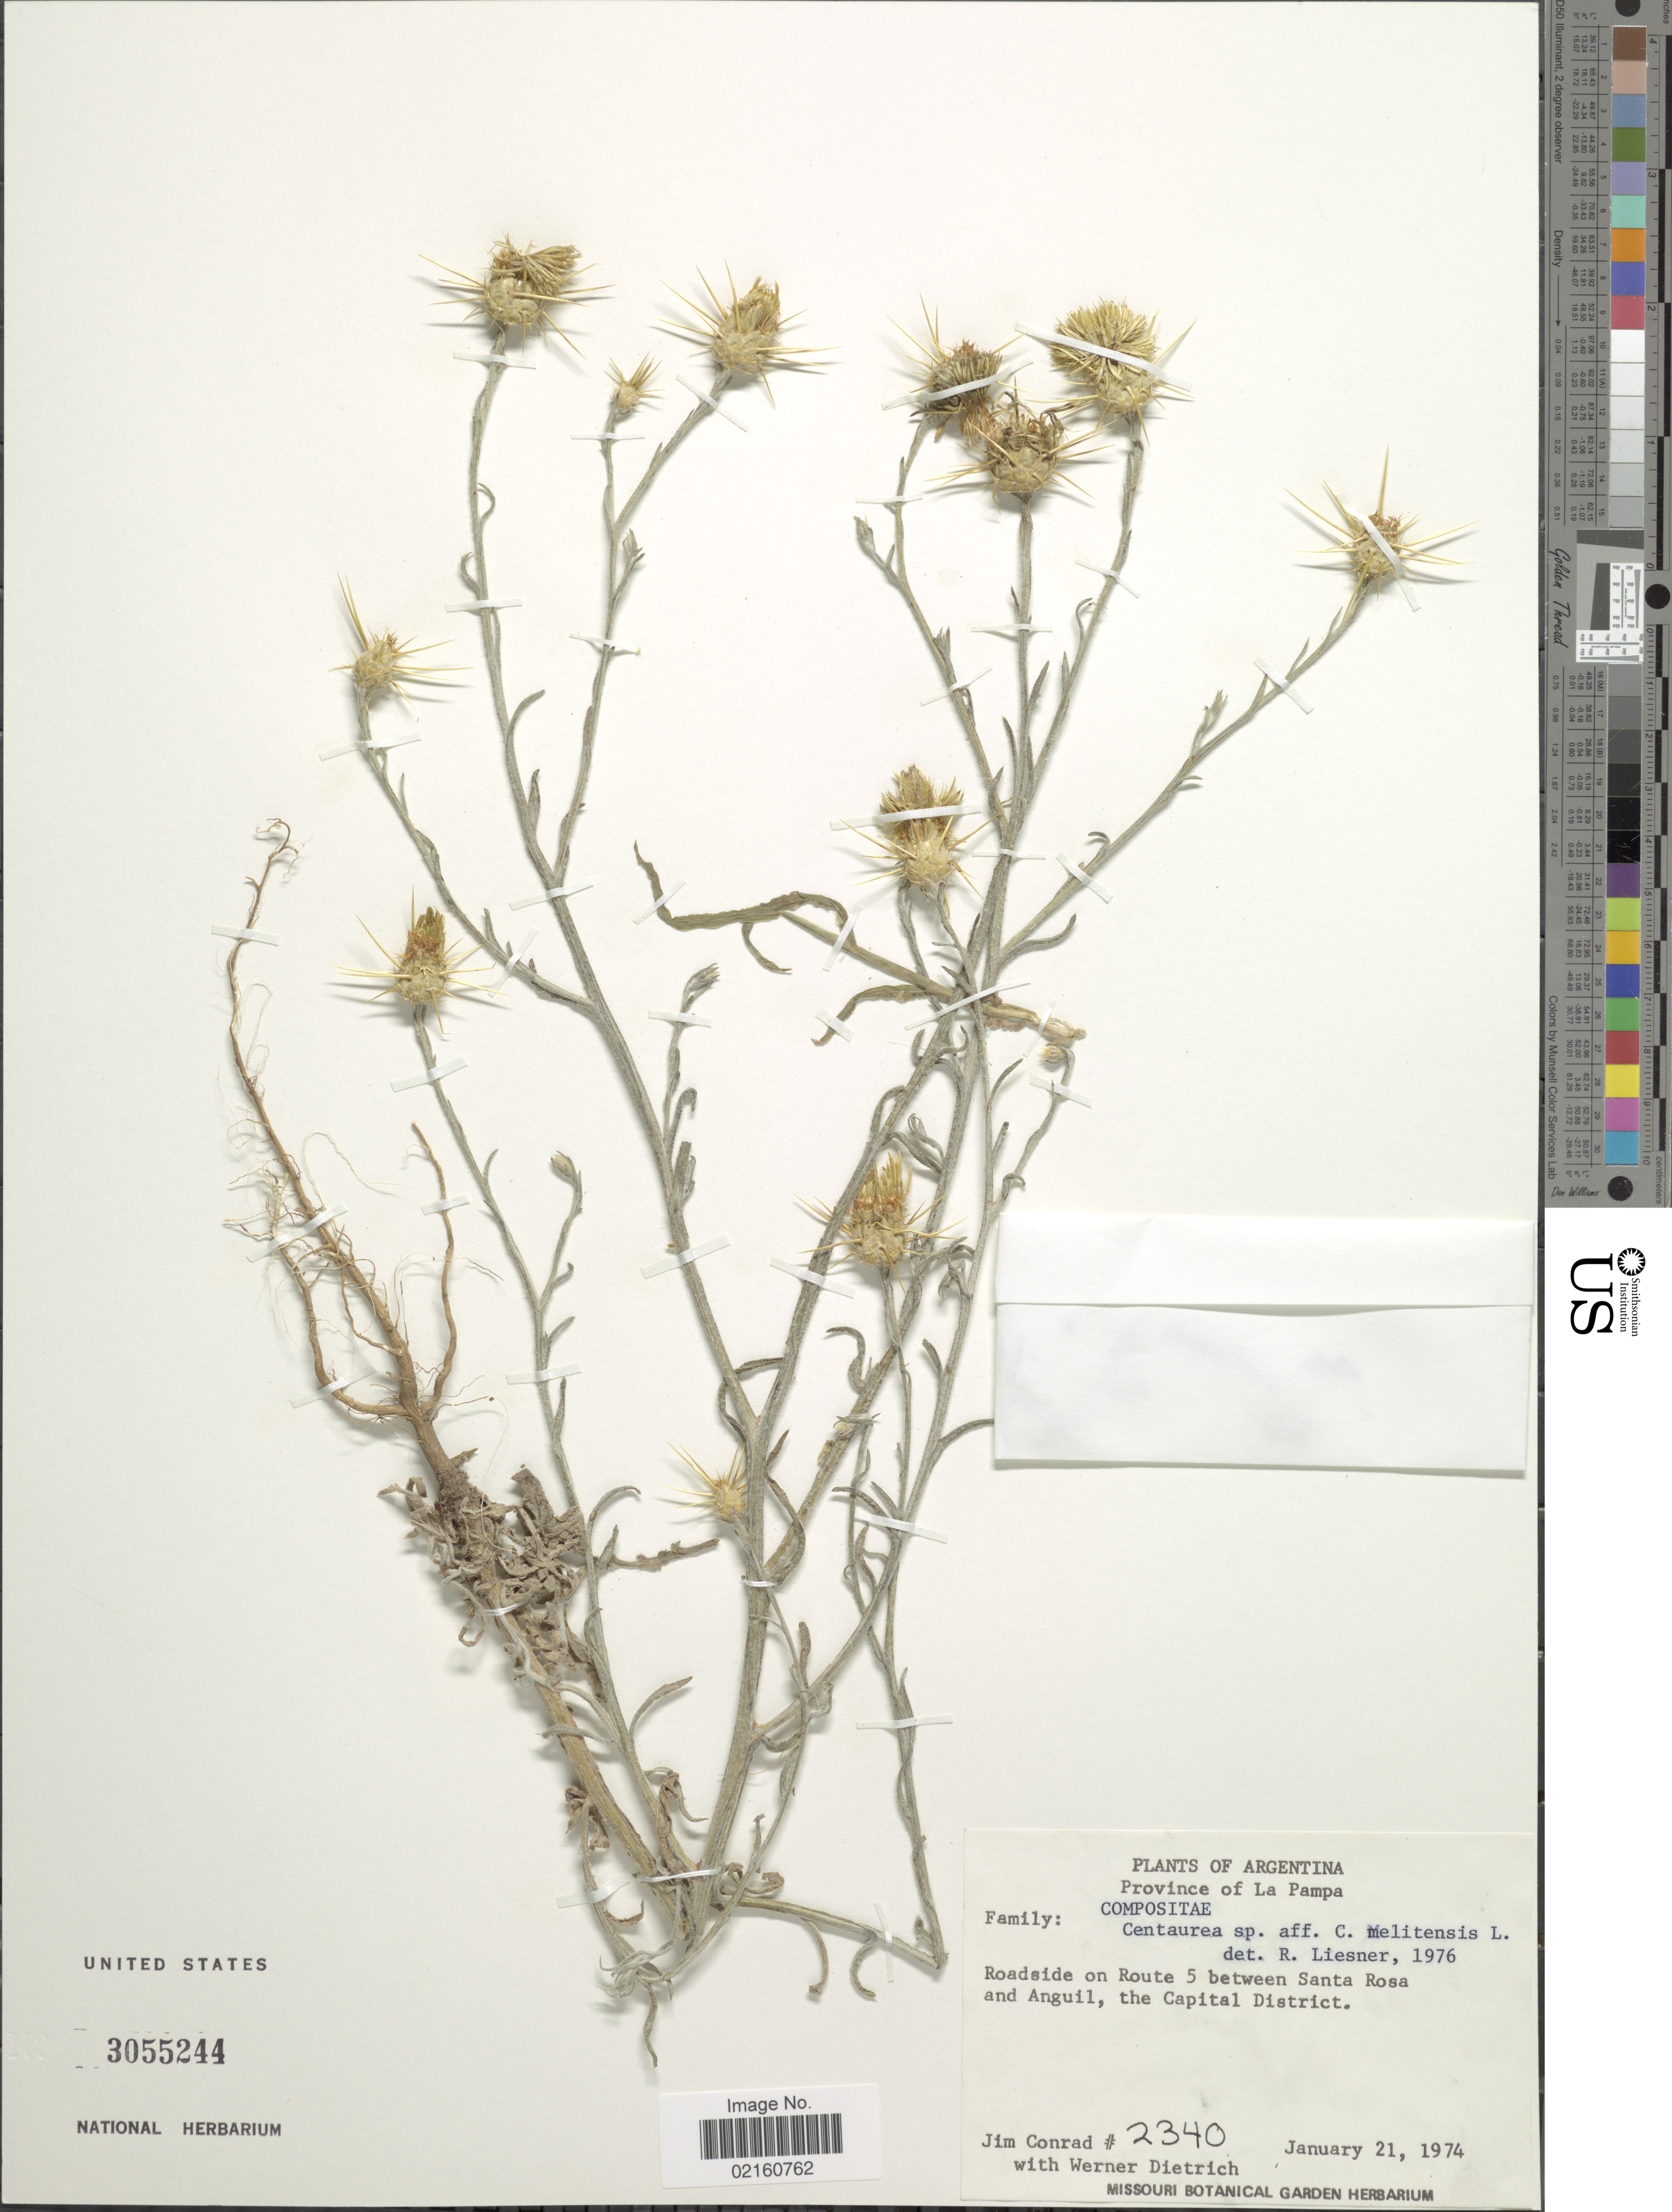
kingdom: Plantae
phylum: Tracheophyta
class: Magnoliopsida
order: Asterales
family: Asteraceae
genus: Centaurea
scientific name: Centaurea melitensis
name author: L.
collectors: J. Conrad & W. Dietrich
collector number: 2340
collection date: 1974-01-21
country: Argentina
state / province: La Pampa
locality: Roadside on Route 5 between Santa Rosa and Anguil, the Capital District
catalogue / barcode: US 3055244